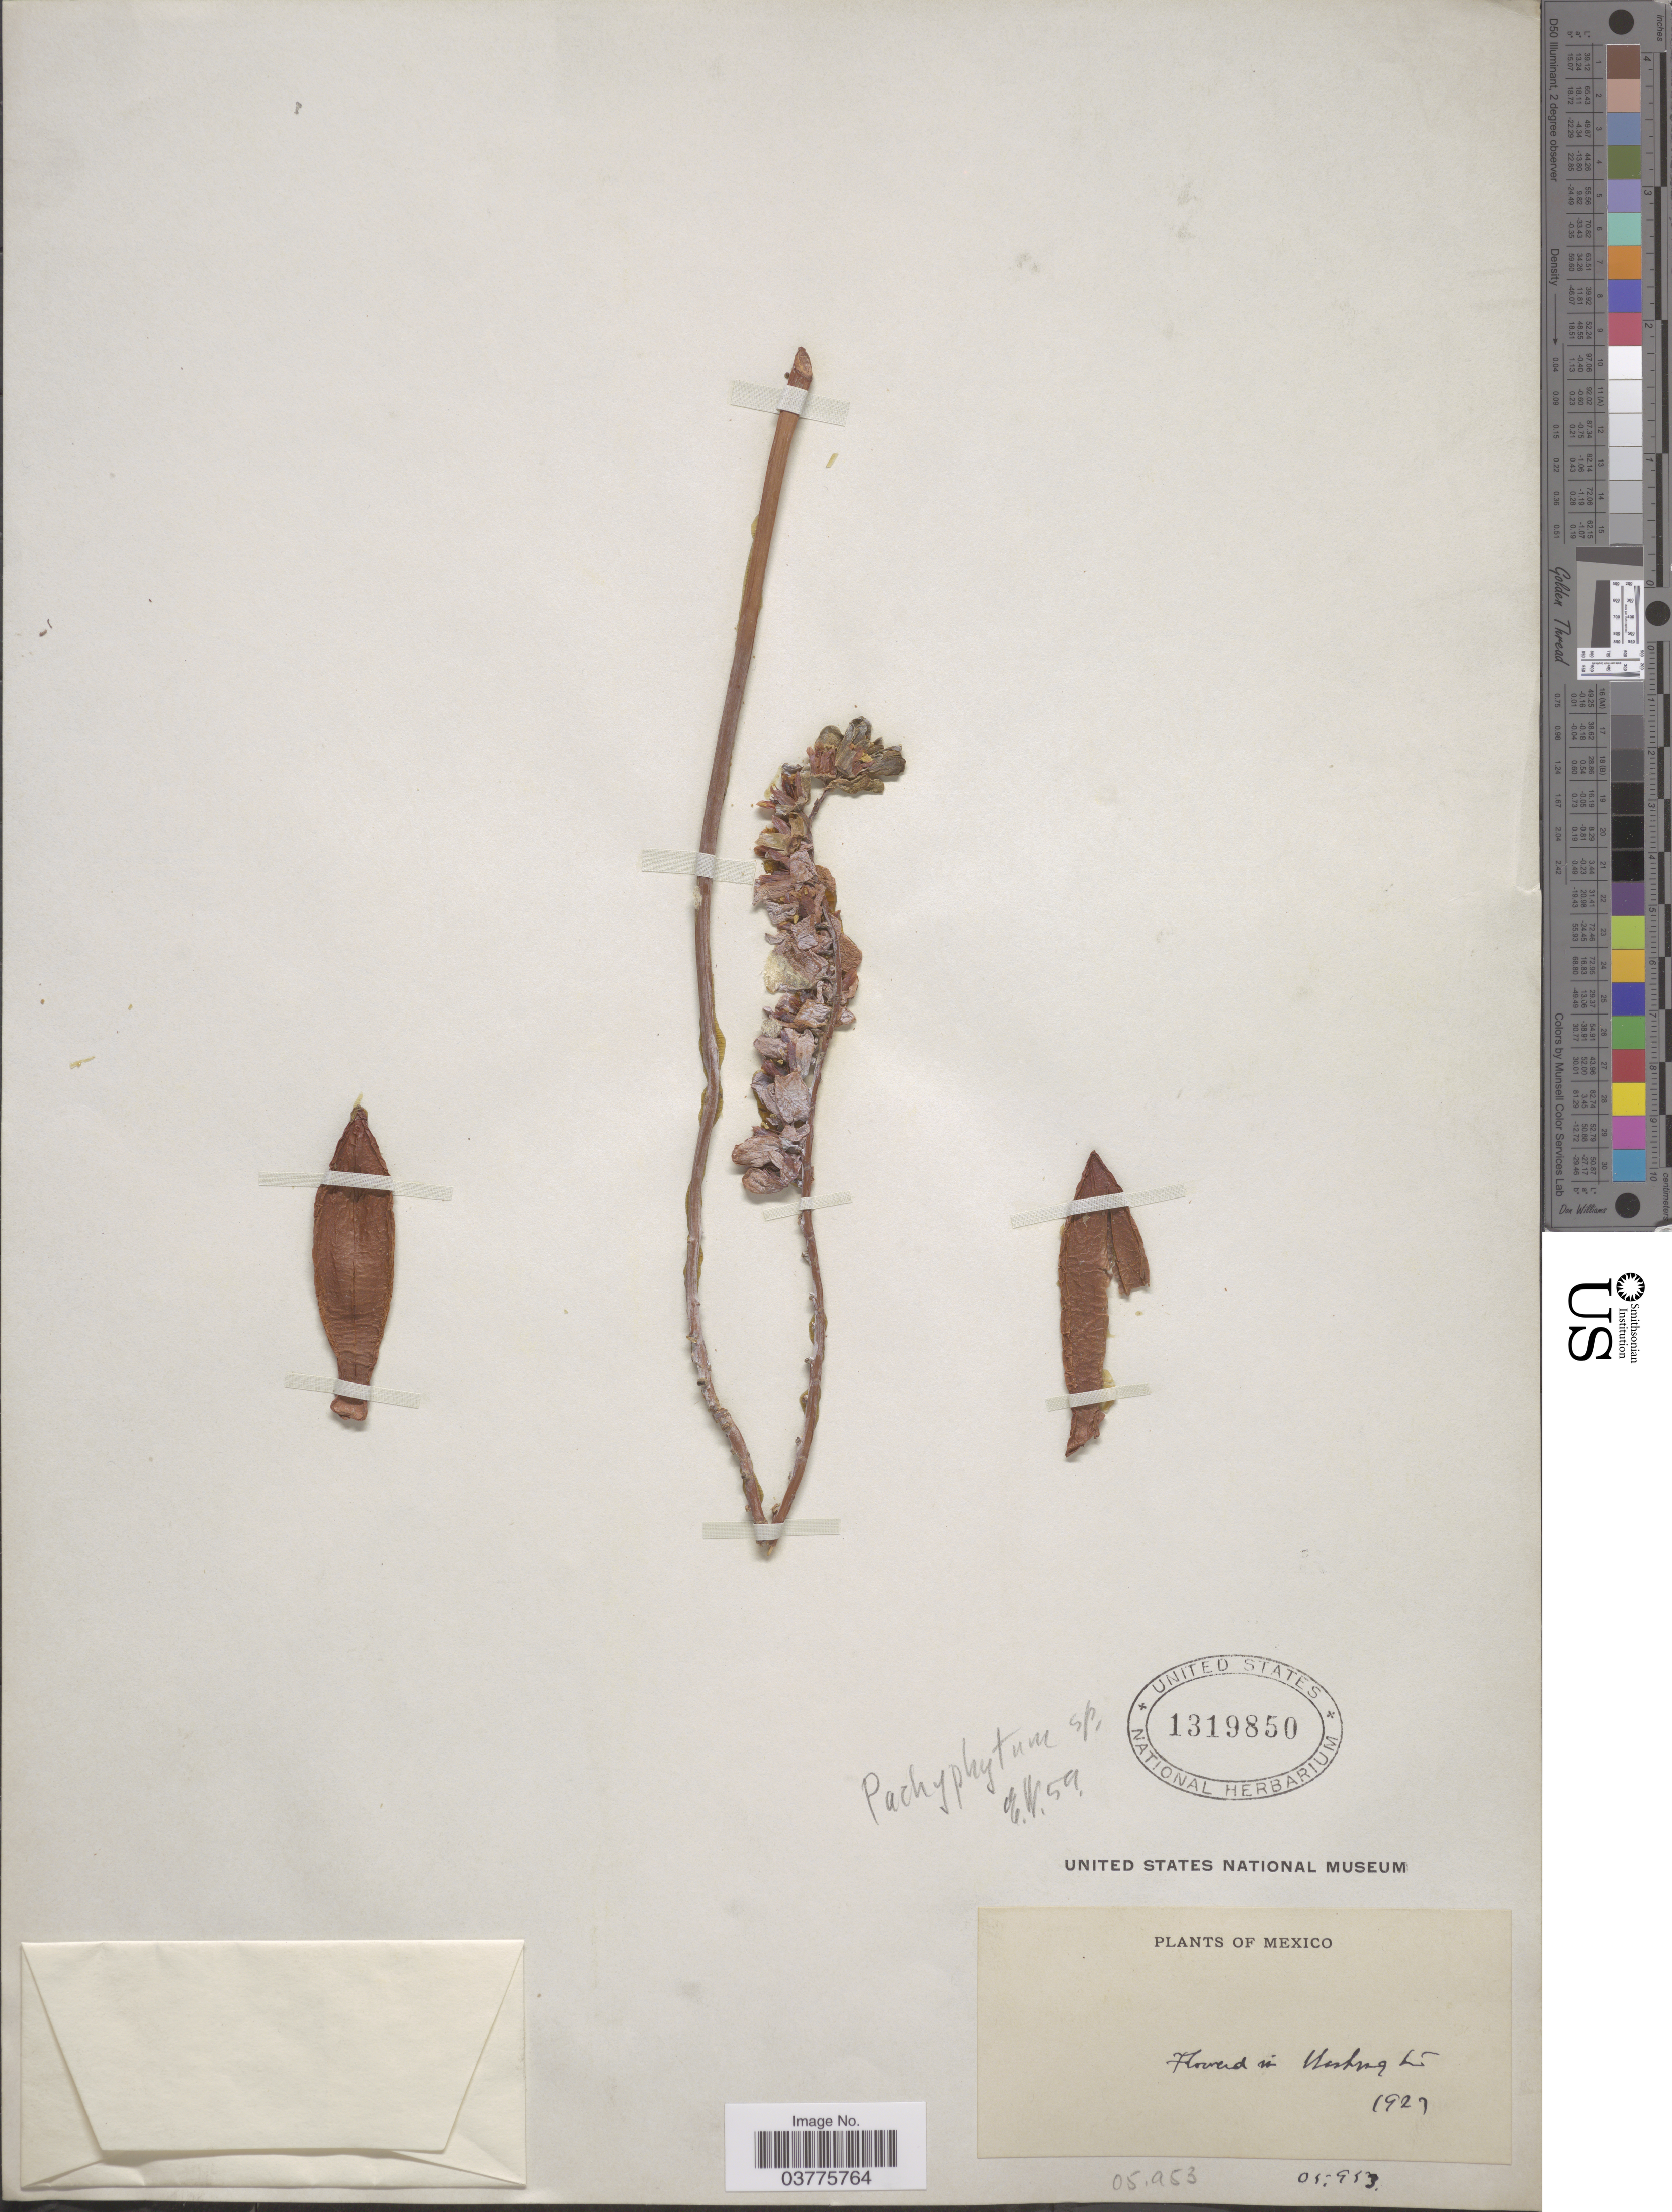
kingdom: Plantae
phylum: Tracheophyta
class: Magnoliopsida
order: Saxifragales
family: Crassulaceae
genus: Pachyphytum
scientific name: Pachyphytum sp.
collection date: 1927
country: Mexico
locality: Flowered in Washington.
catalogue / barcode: US 1319850